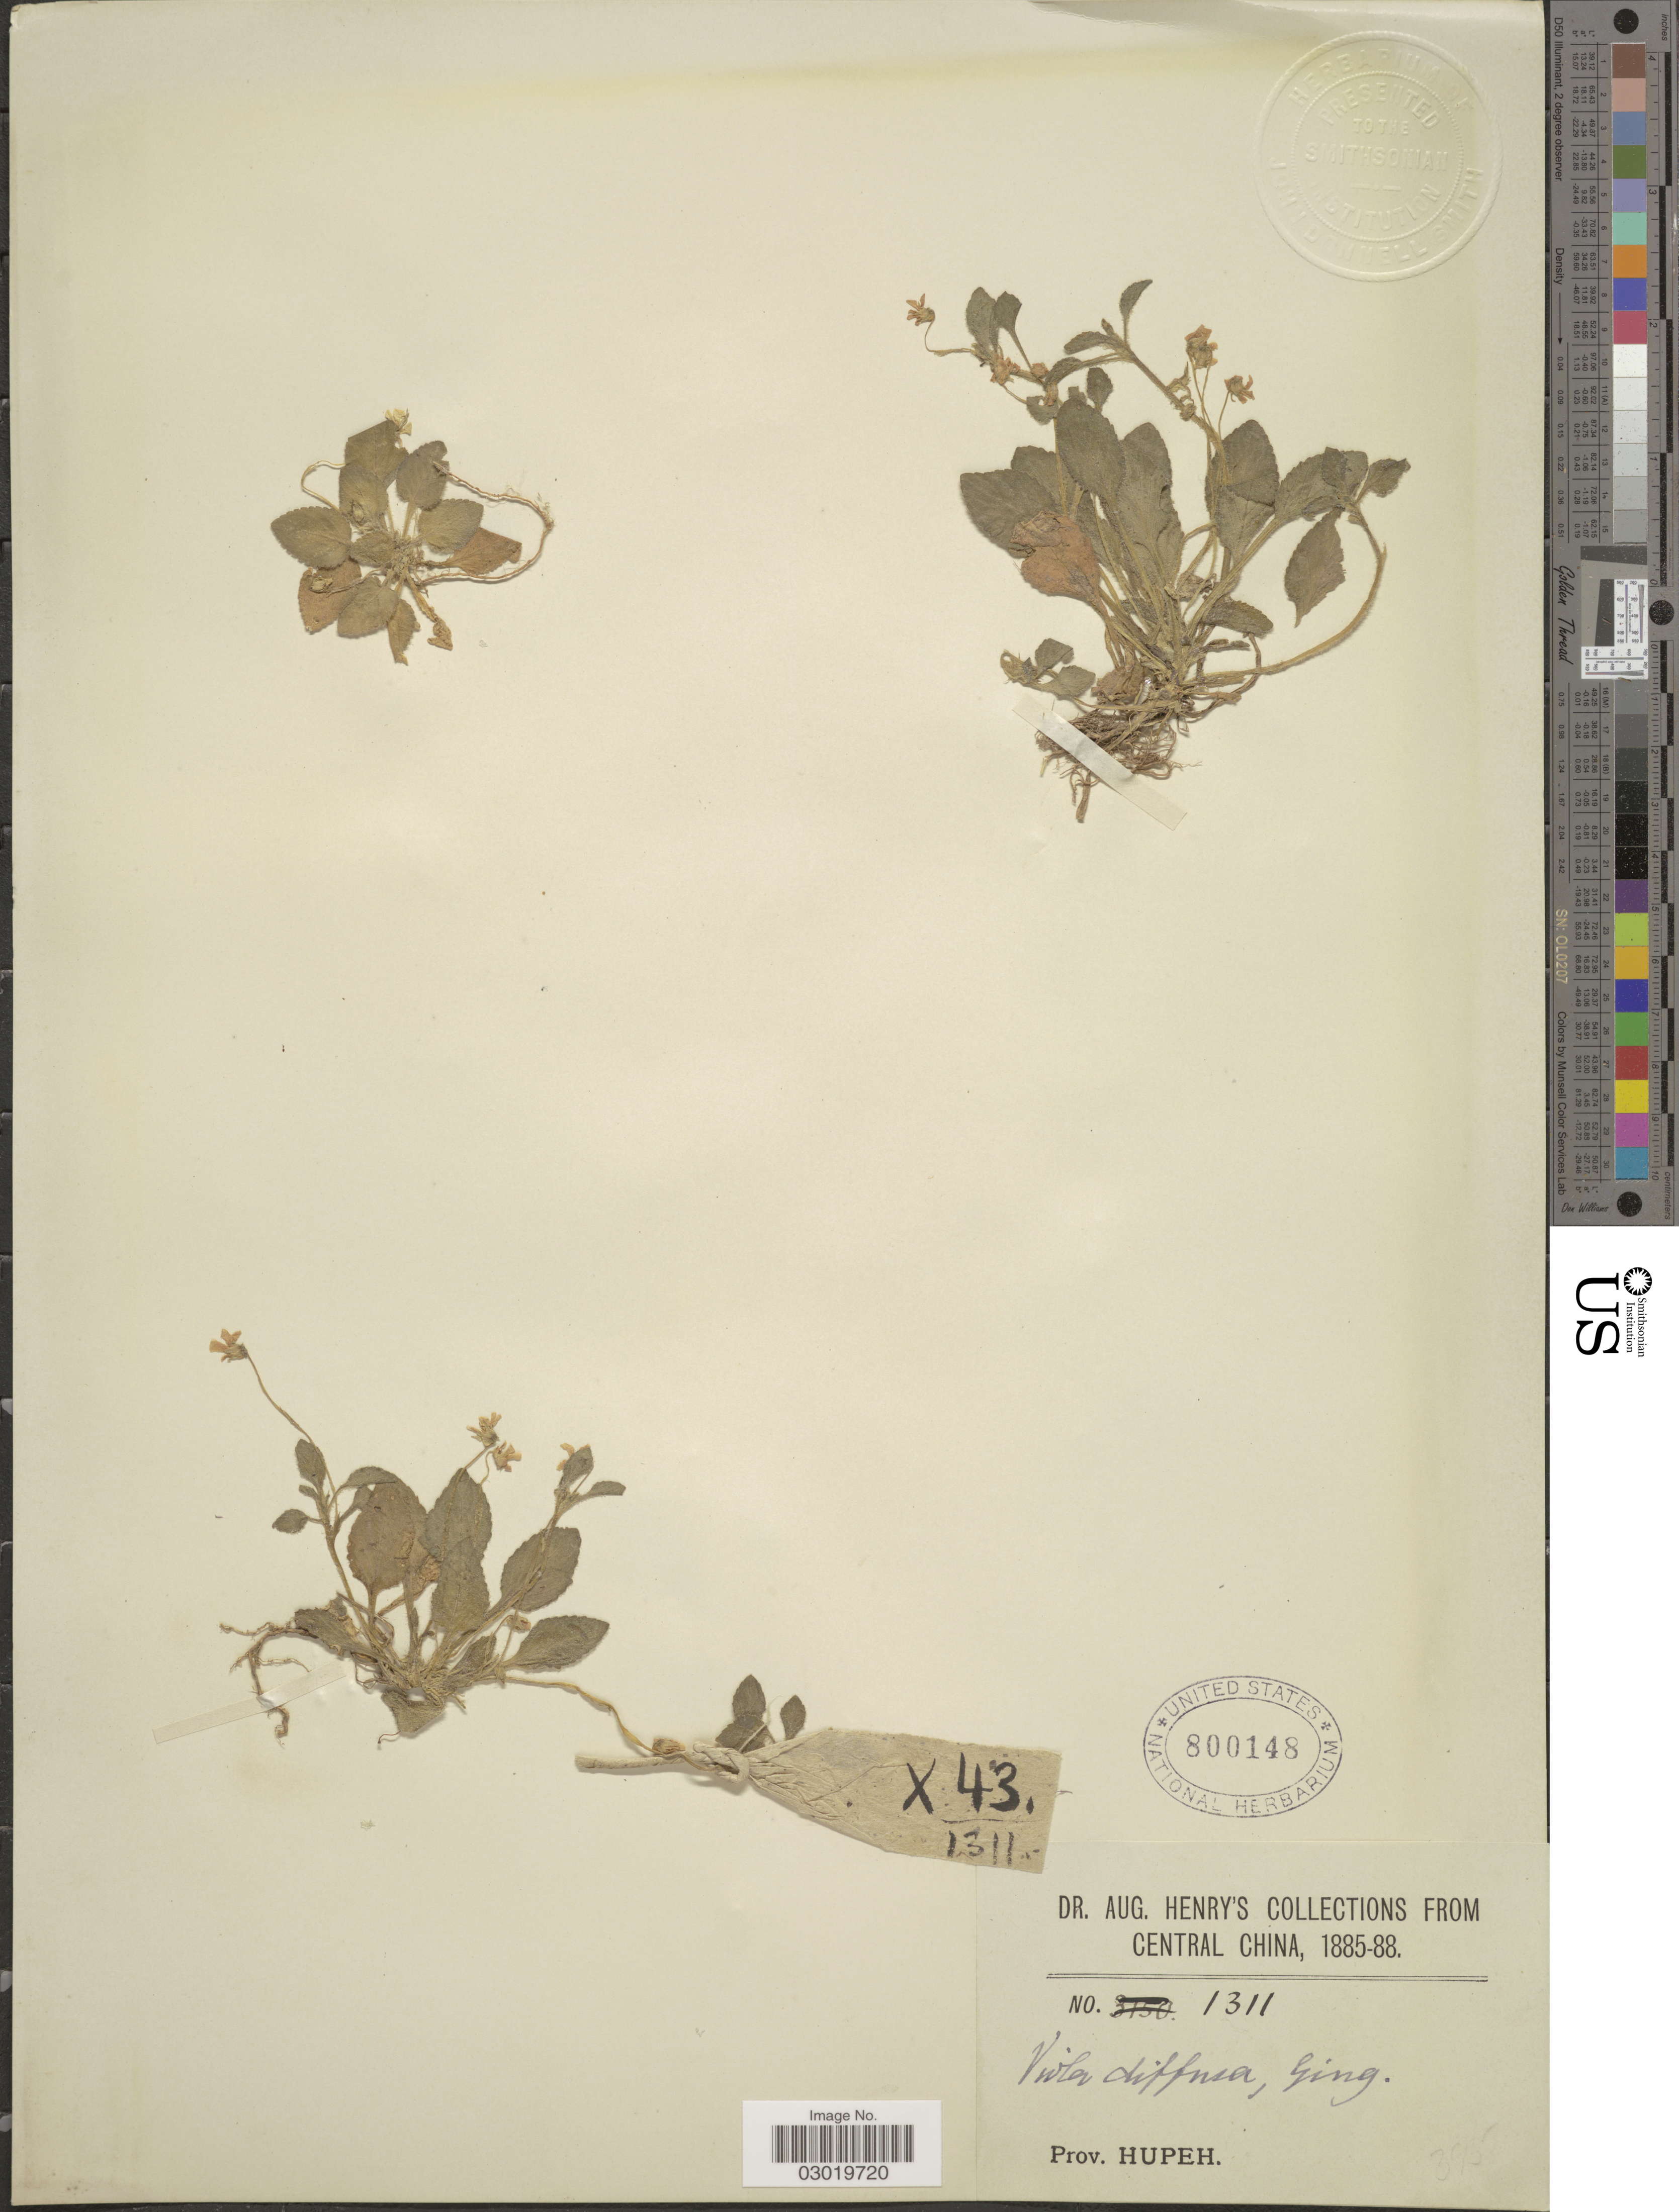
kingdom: Plantae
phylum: Tracheophyta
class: Magnoliopsida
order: Malpighiales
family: Violaceae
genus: Viola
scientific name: Viola diffusa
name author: Ging.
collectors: A. Henry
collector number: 1311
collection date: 1885/1888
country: China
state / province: Hubei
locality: Central China. Prov. Hupeh.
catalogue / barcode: US 800148